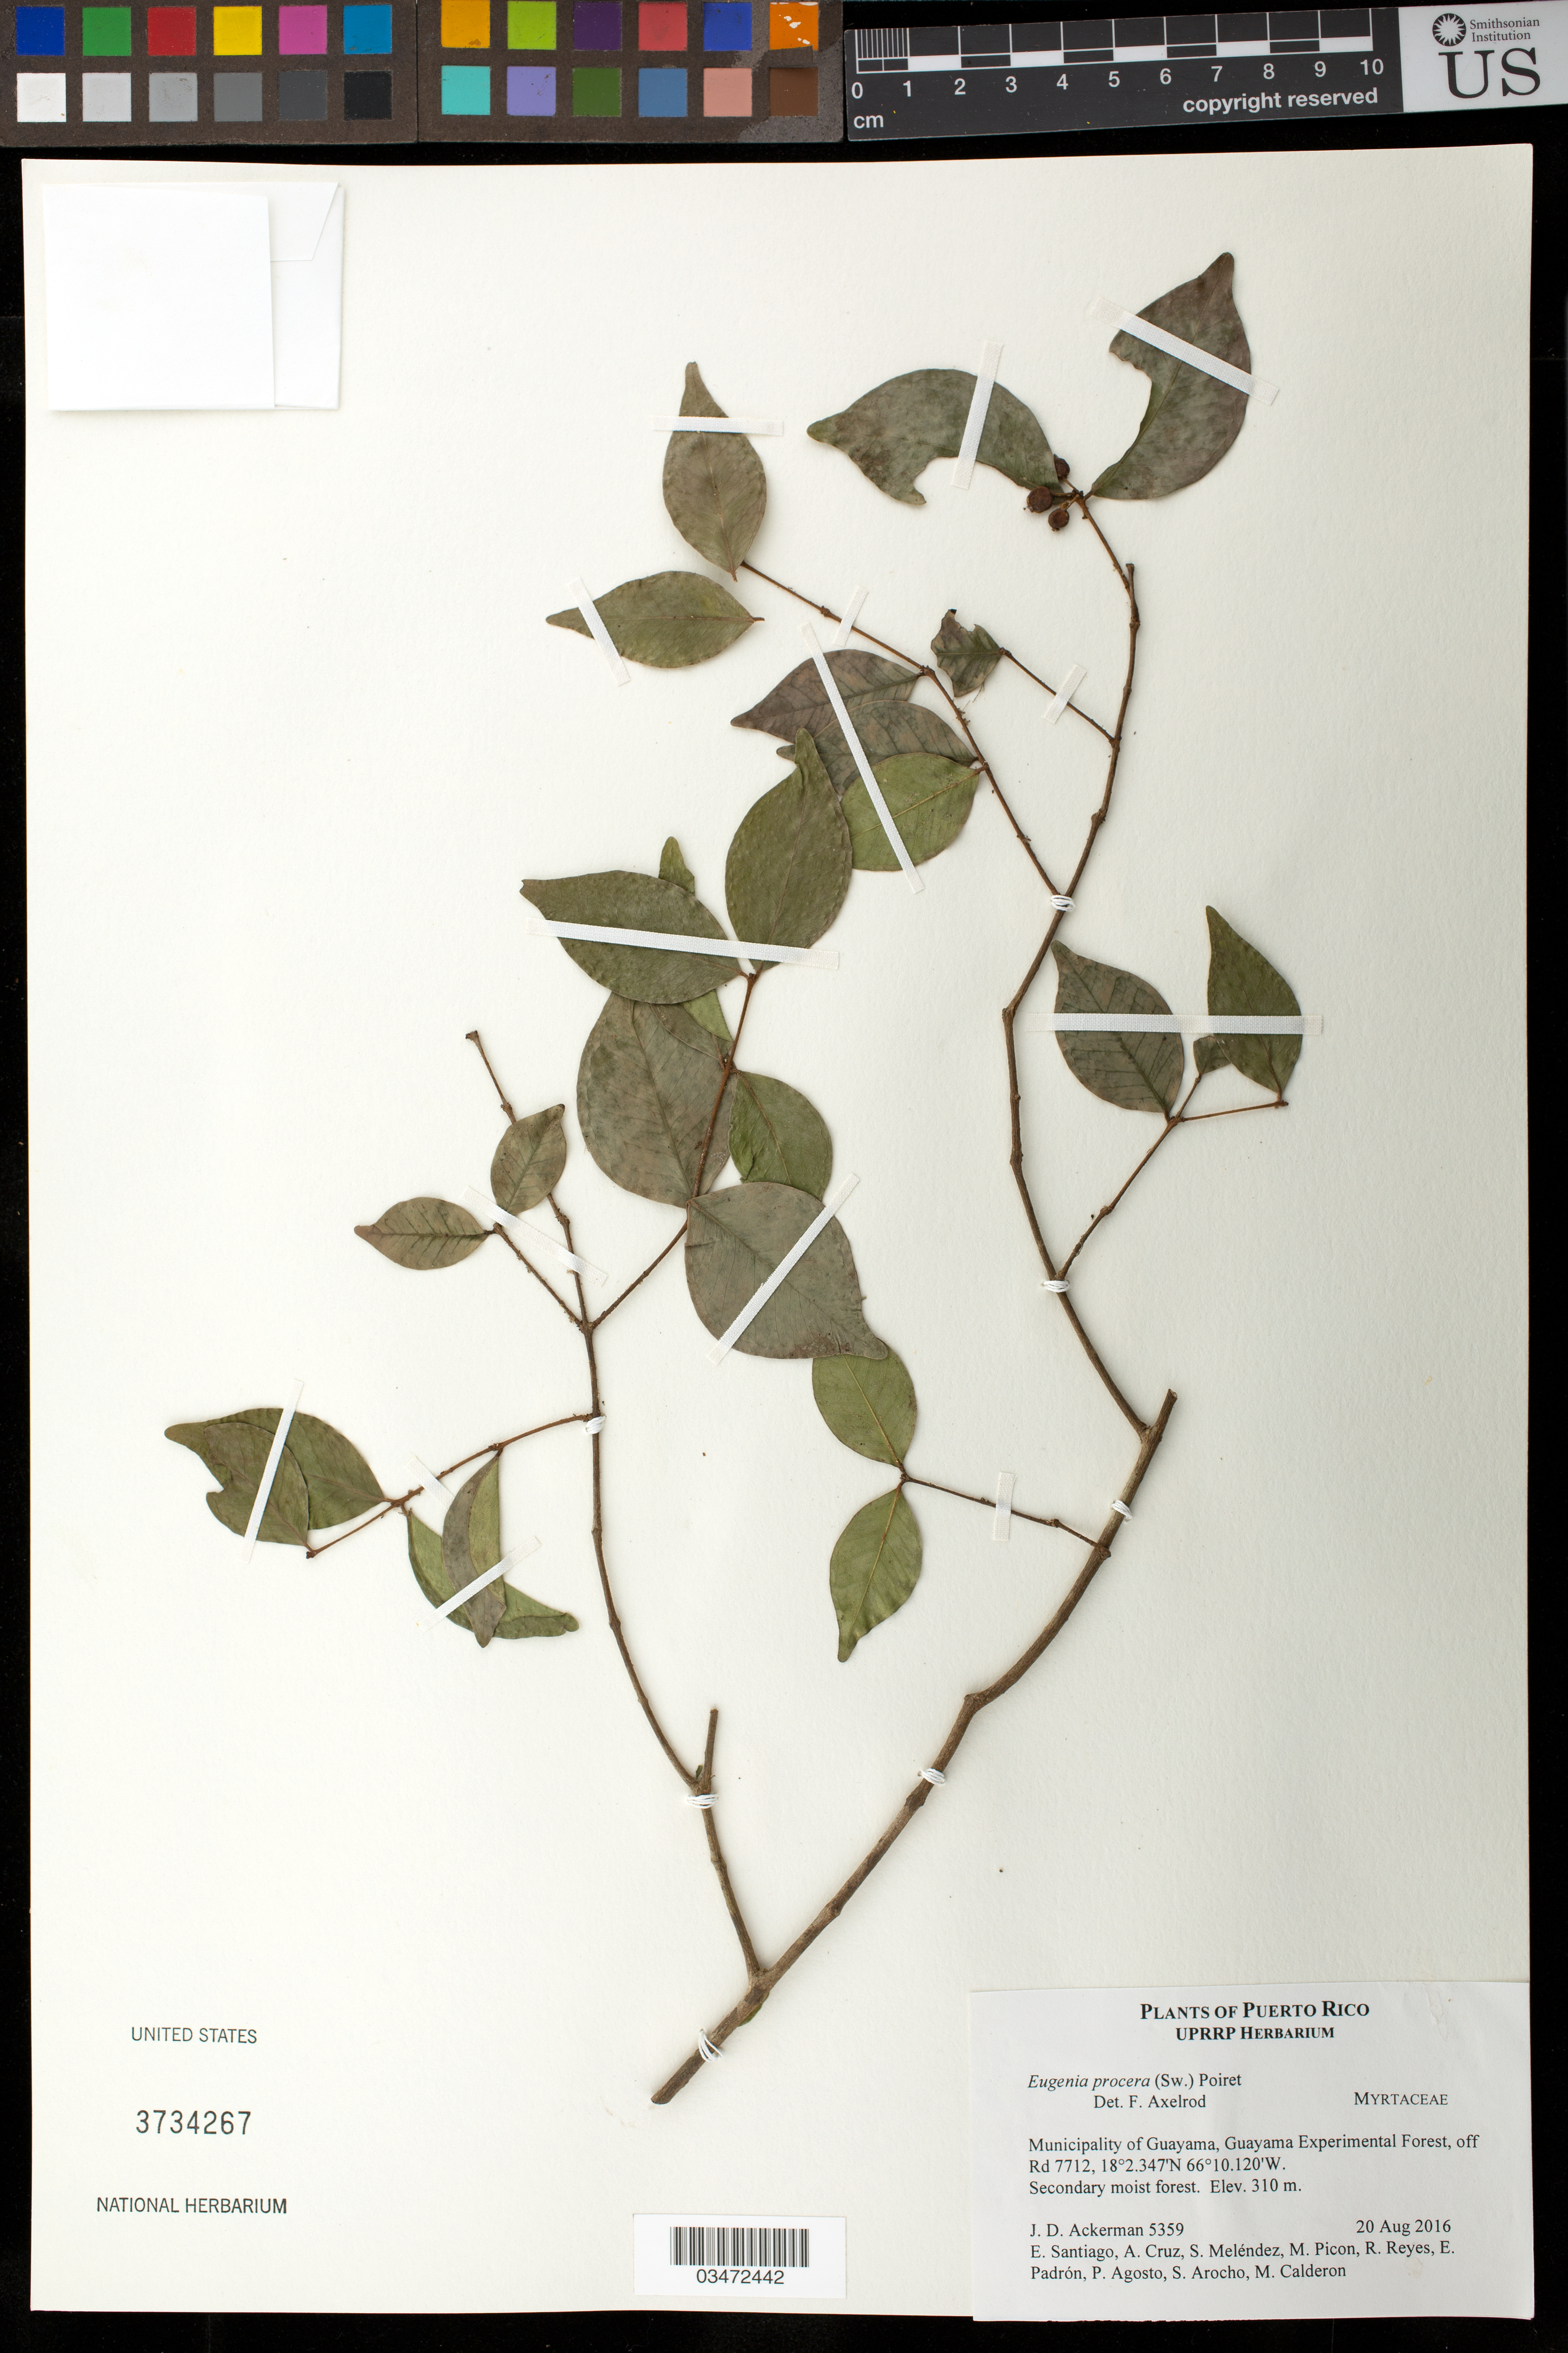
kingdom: Plantae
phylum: Tracheophyta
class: Magnoliopsida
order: Myrtales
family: Myrtaceae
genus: Eugenia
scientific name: Eugenia procera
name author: (Sw.) Poir.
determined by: Axelrod, F. S.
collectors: J. D. Ackerman, E. Santiago, A. Cruz, S. Meléndez, M. Picon, R. Reyes, E. Padrón, P. Agosto, S. Arocho & M. Calderon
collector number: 5359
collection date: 2016-08-20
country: Puerto Rico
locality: Mun. Guayama, Guayama Experimental Forest, off Rd 7712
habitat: Secondary moist forest.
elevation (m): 310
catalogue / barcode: US 3734267